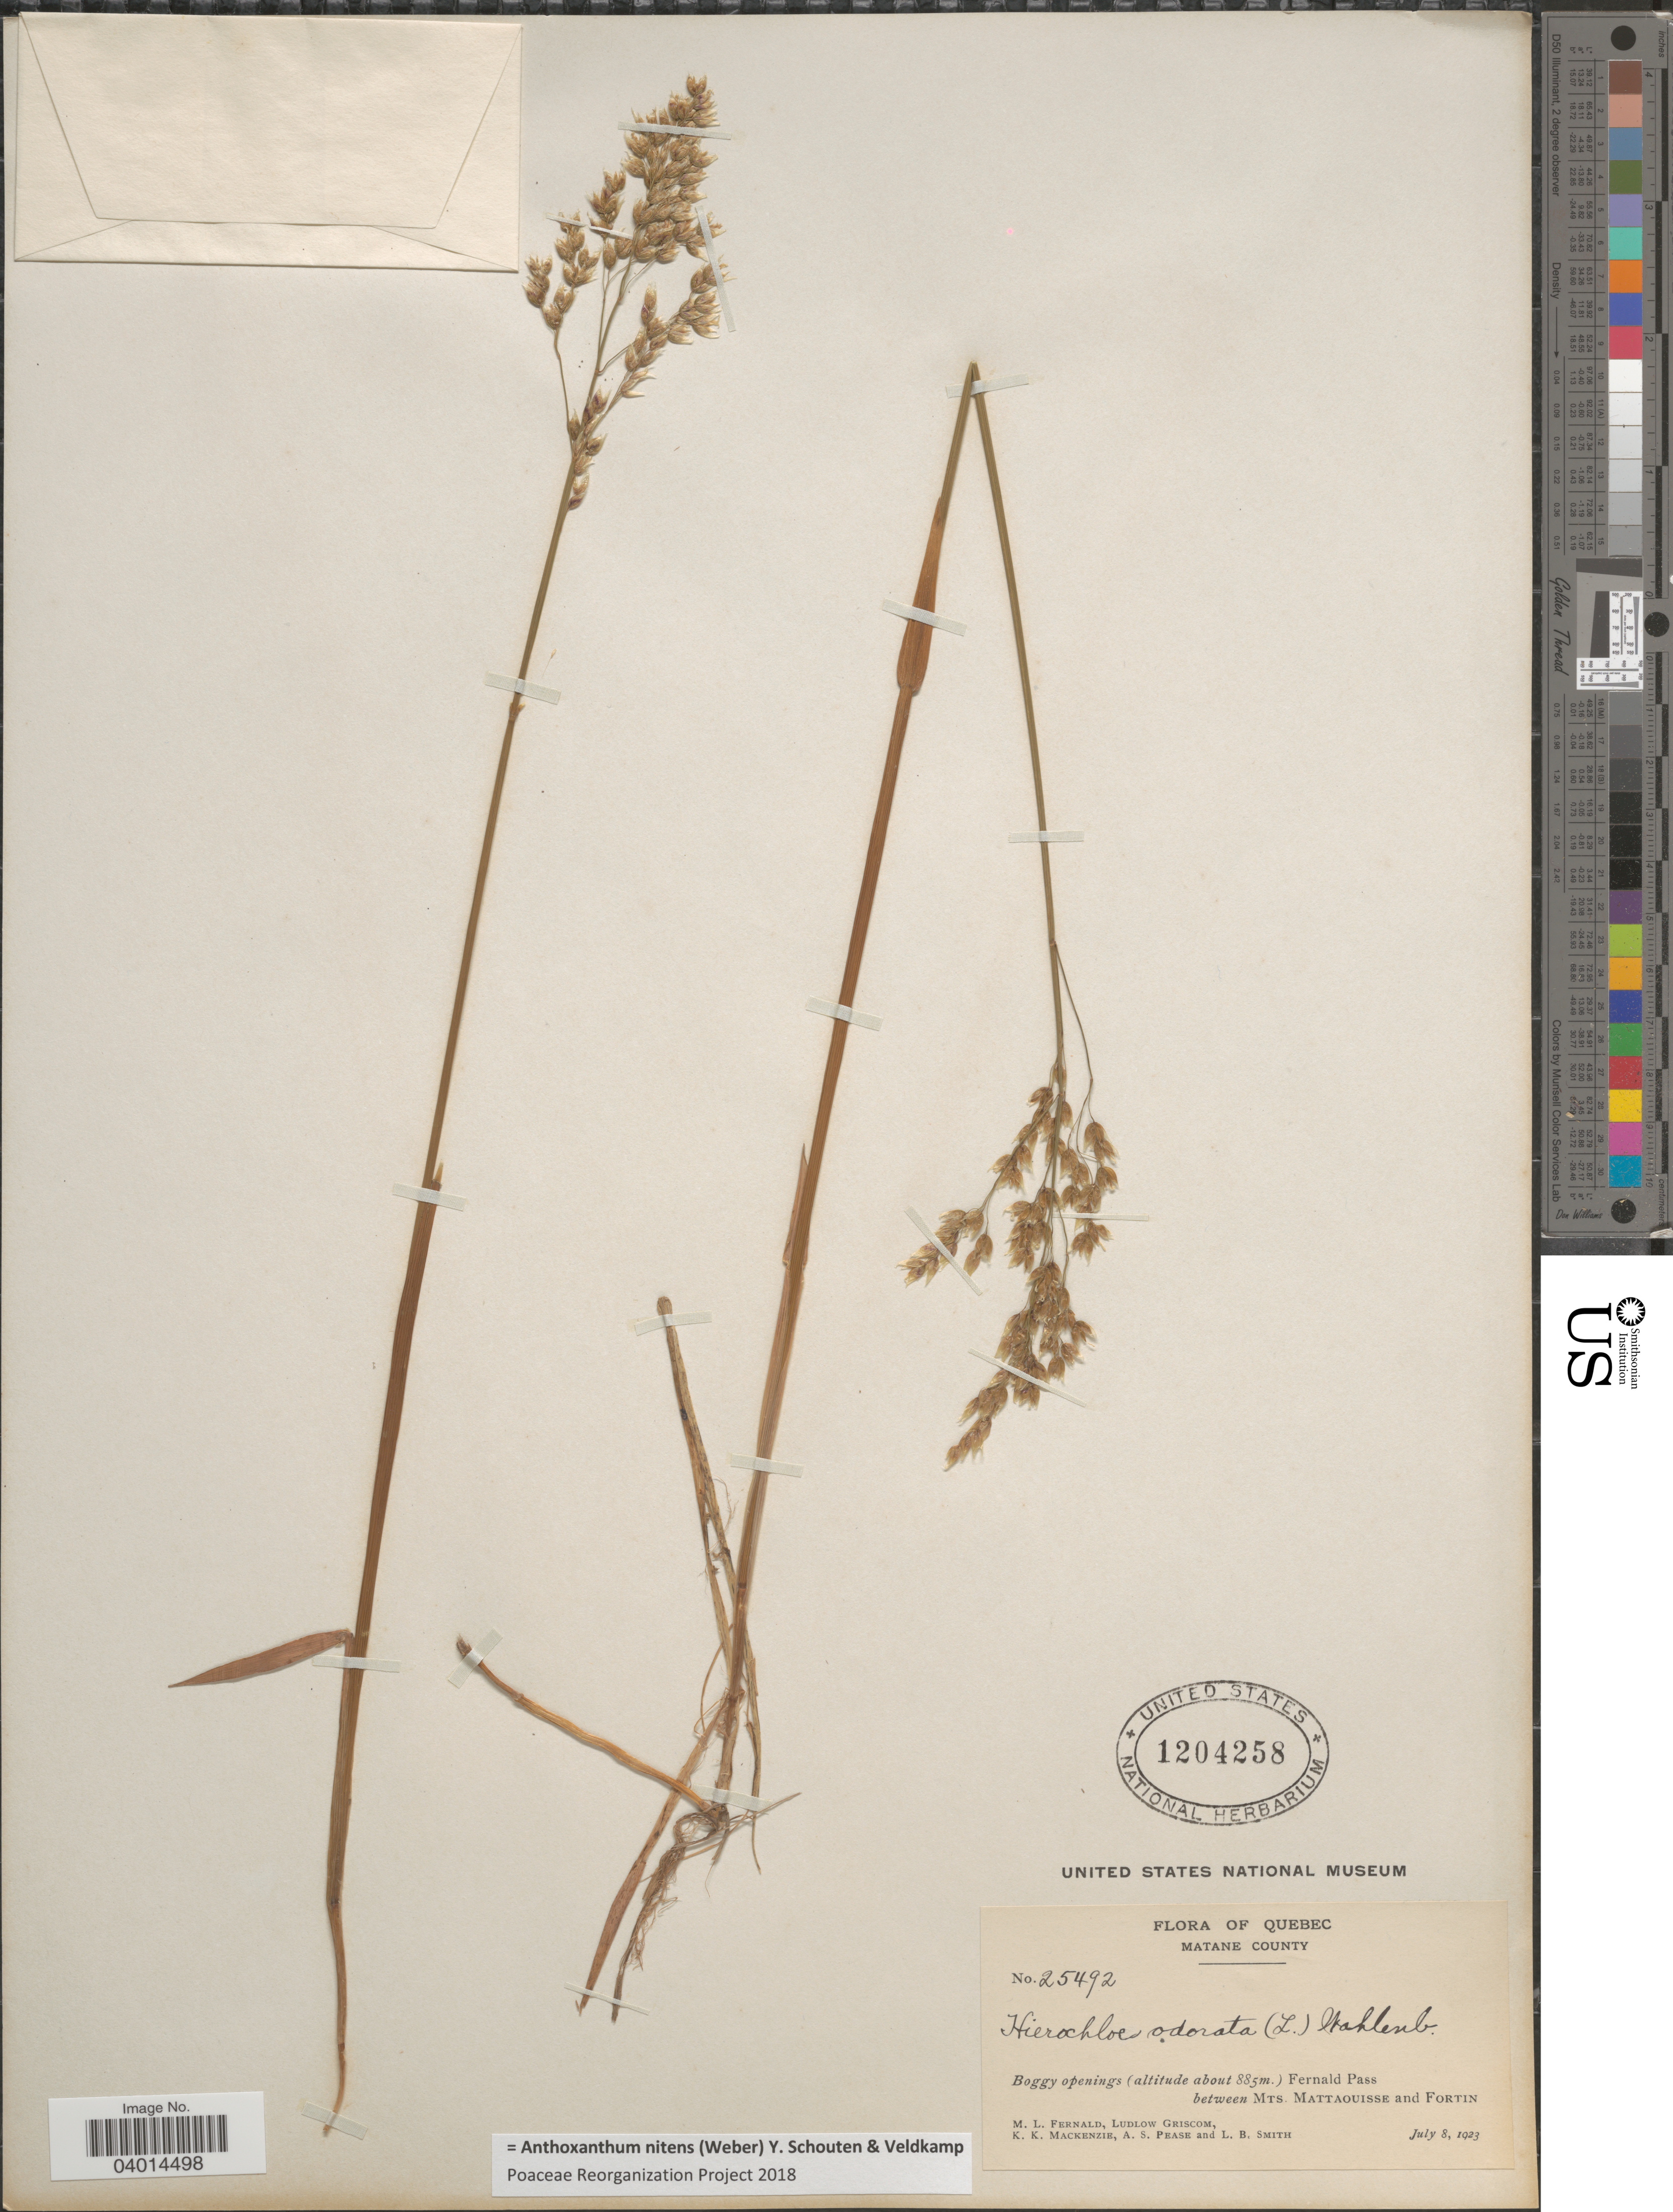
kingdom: Plantae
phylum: Tracheophyta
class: Liliopsida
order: Poales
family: Poaceae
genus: Anthoxanthum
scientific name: Anthoxanthum nitens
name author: (G.H. Weber) R.T.A. Schouten & Veldkamp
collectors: M. L. Fernald, L. Griscom, K. K. Mackenzie, A. S. Pease & L. Smith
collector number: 25492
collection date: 1923-07-08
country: Canada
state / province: Quebec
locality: Matane County. Boggy openings Fernald Pass between Mts. Mattaouisse and Fortin.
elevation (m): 885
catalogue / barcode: US 1204258